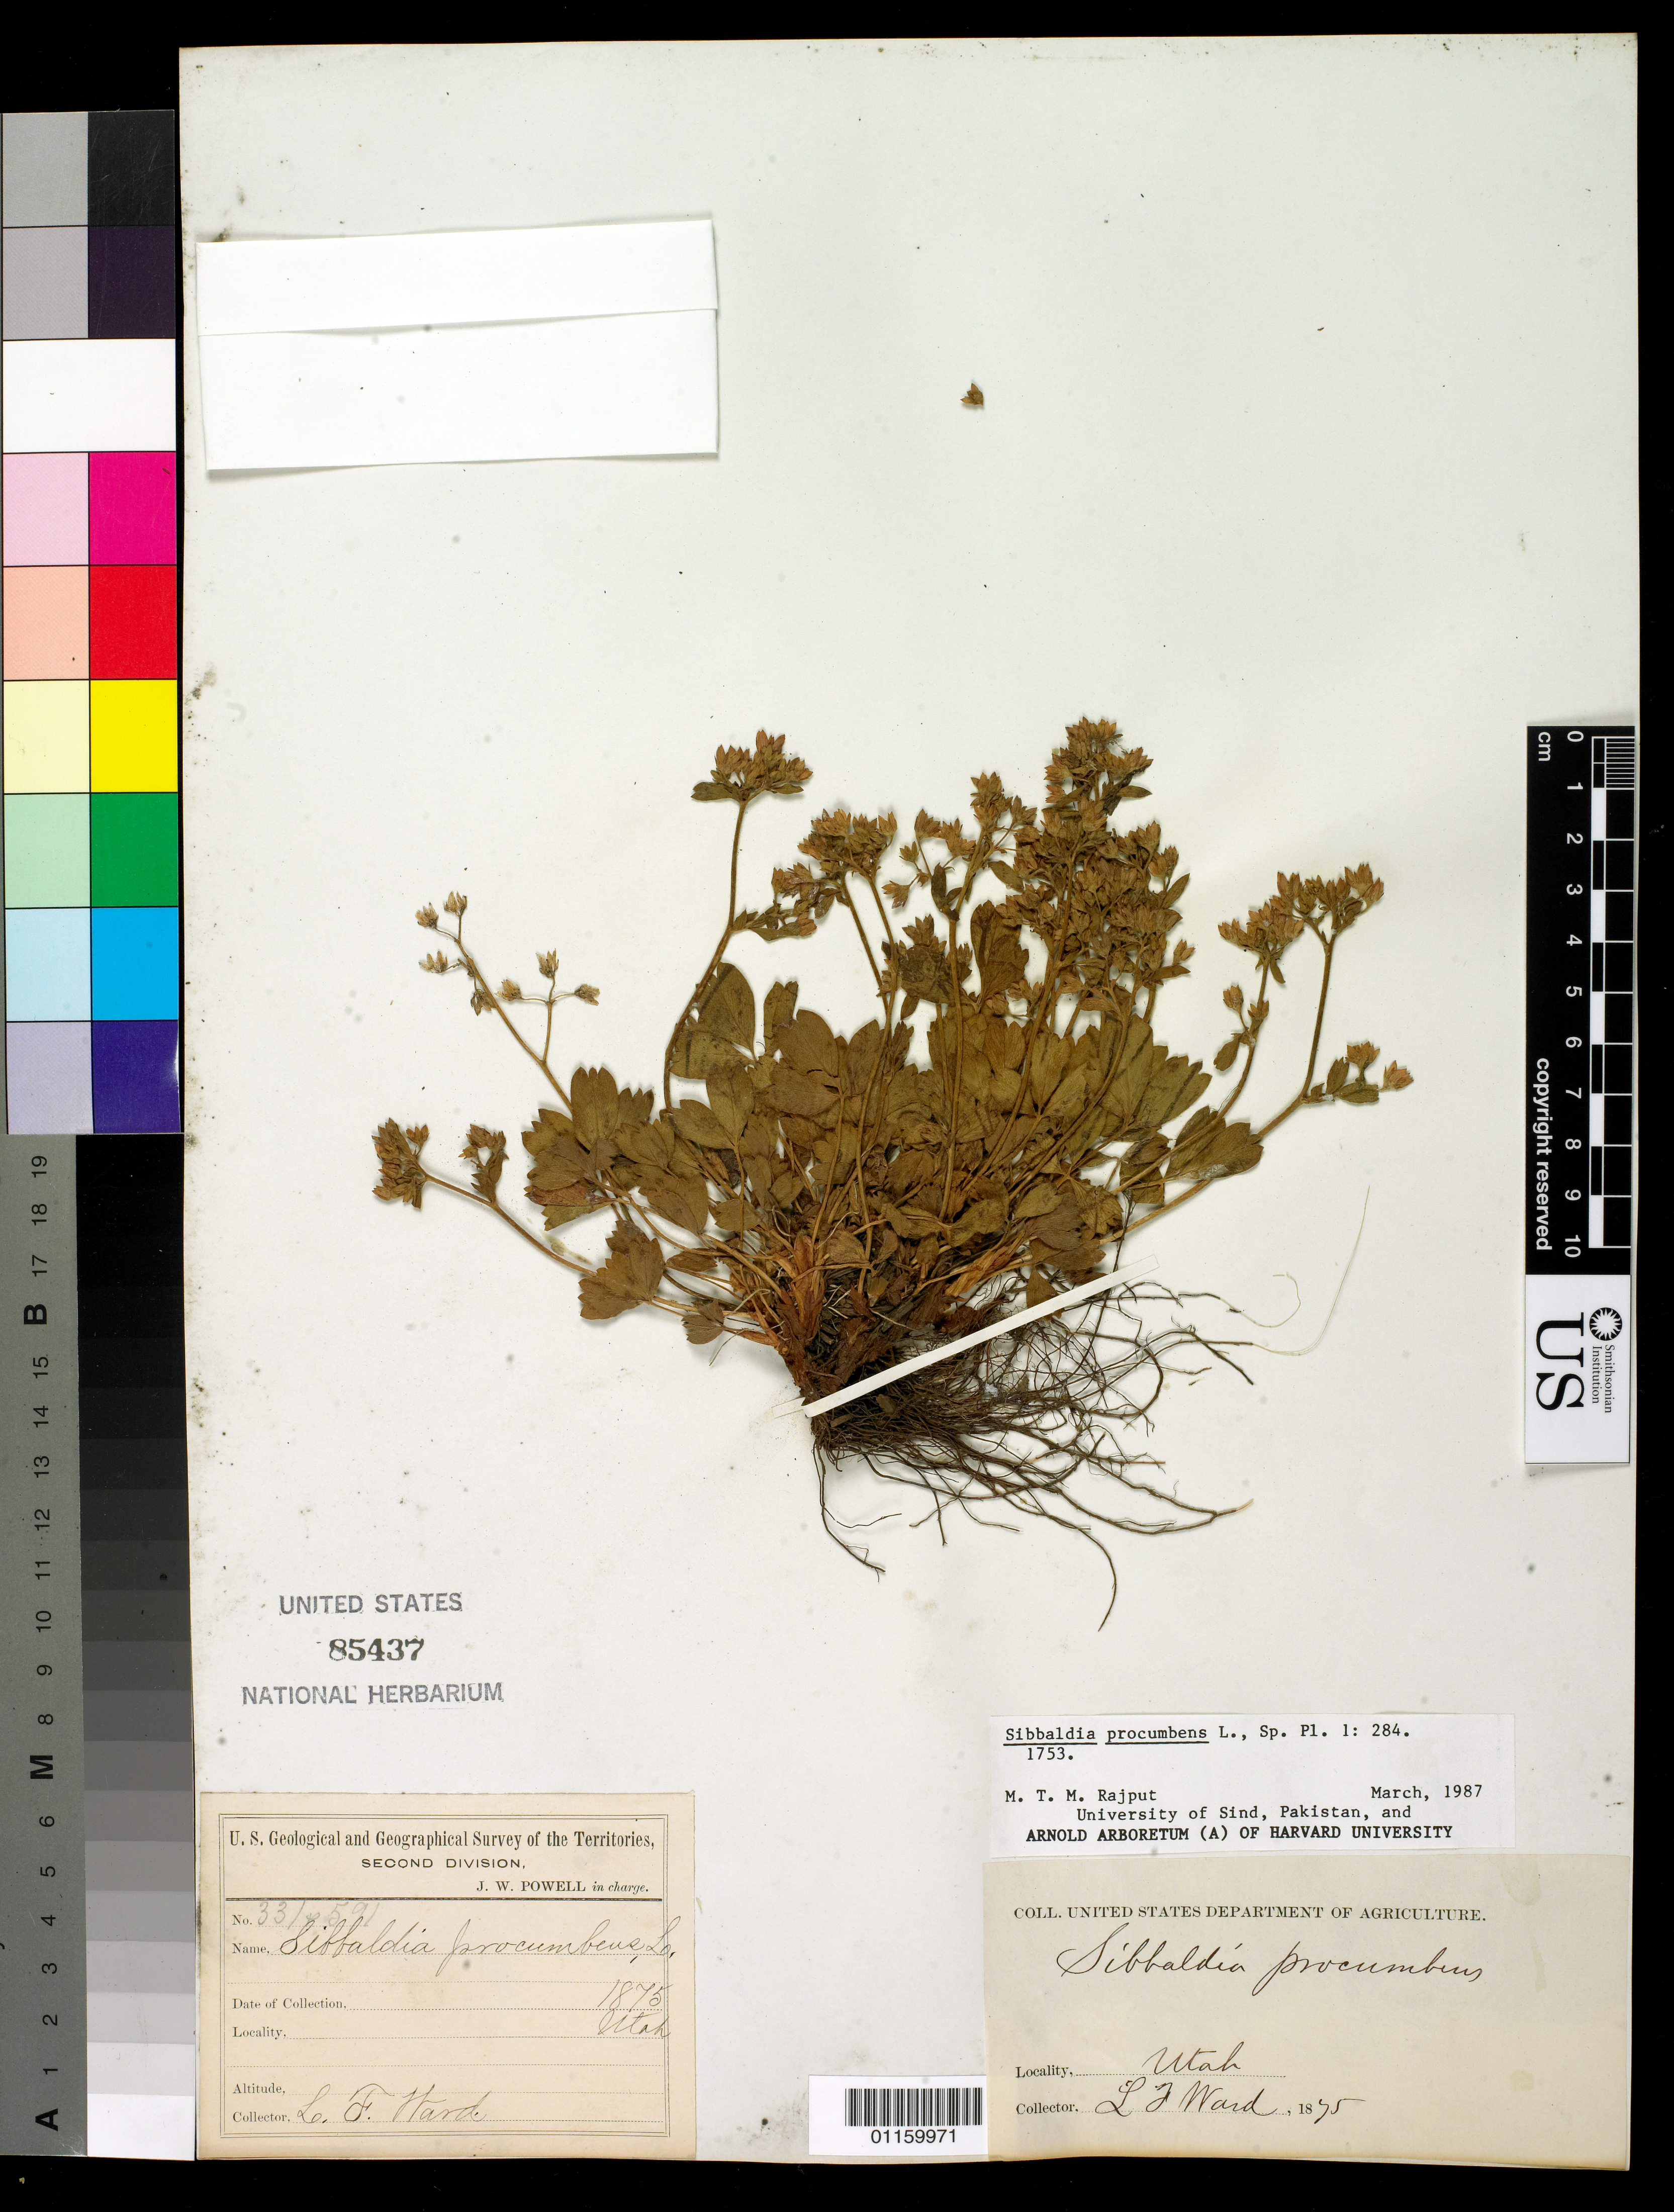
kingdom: Plantae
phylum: Tracheophyta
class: Magnoliopsida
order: Rosales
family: Rosaceae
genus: Sibbaldia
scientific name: Sibbaldia procumbens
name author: L.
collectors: L. F. Ward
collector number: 331 & 591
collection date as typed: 1875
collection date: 1875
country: United States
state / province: Utah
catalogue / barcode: US 85437